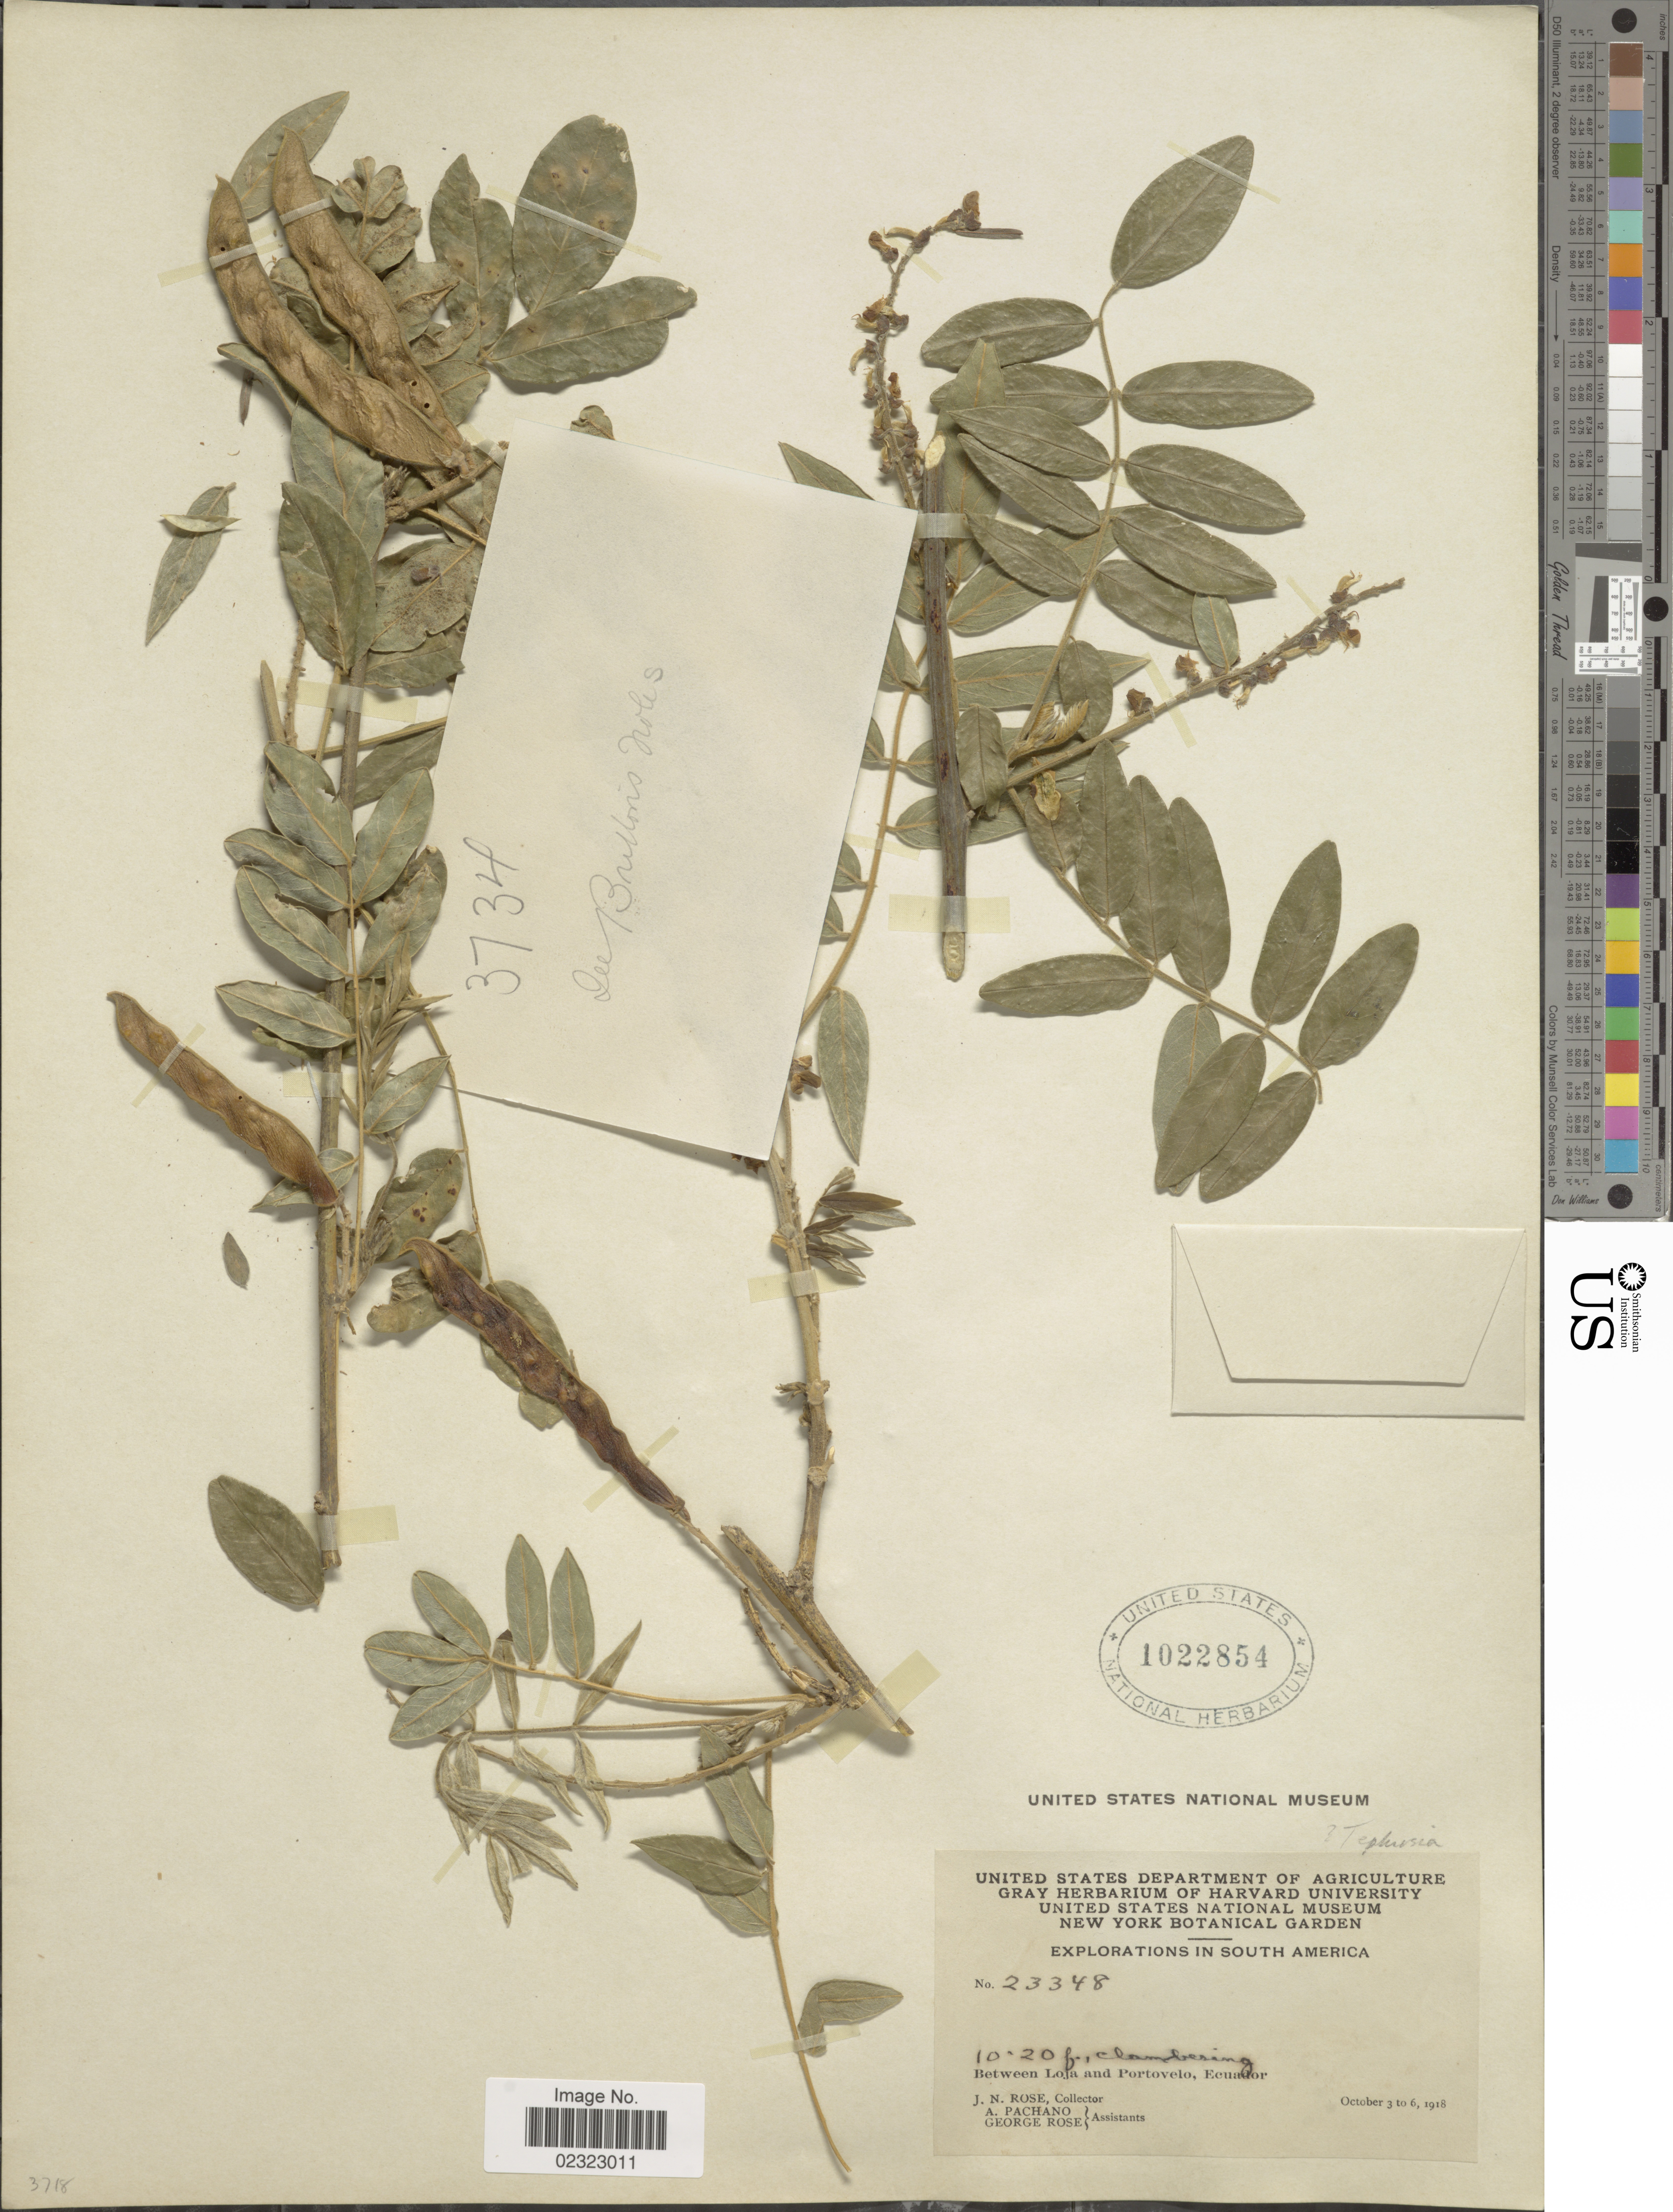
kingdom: Plantae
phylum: Tracheophyta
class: Magnoliopsida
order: Fabales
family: Fabaceae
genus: Tephrosia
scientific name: Tephrosia sp.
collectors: J. N. Rose, A. Pachano & G. Rose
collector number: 23348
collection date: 1918-10-03/1918-10-06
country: Ecuador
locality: Between Loja and Portovelo, Ecuador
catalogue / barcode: US 1022854